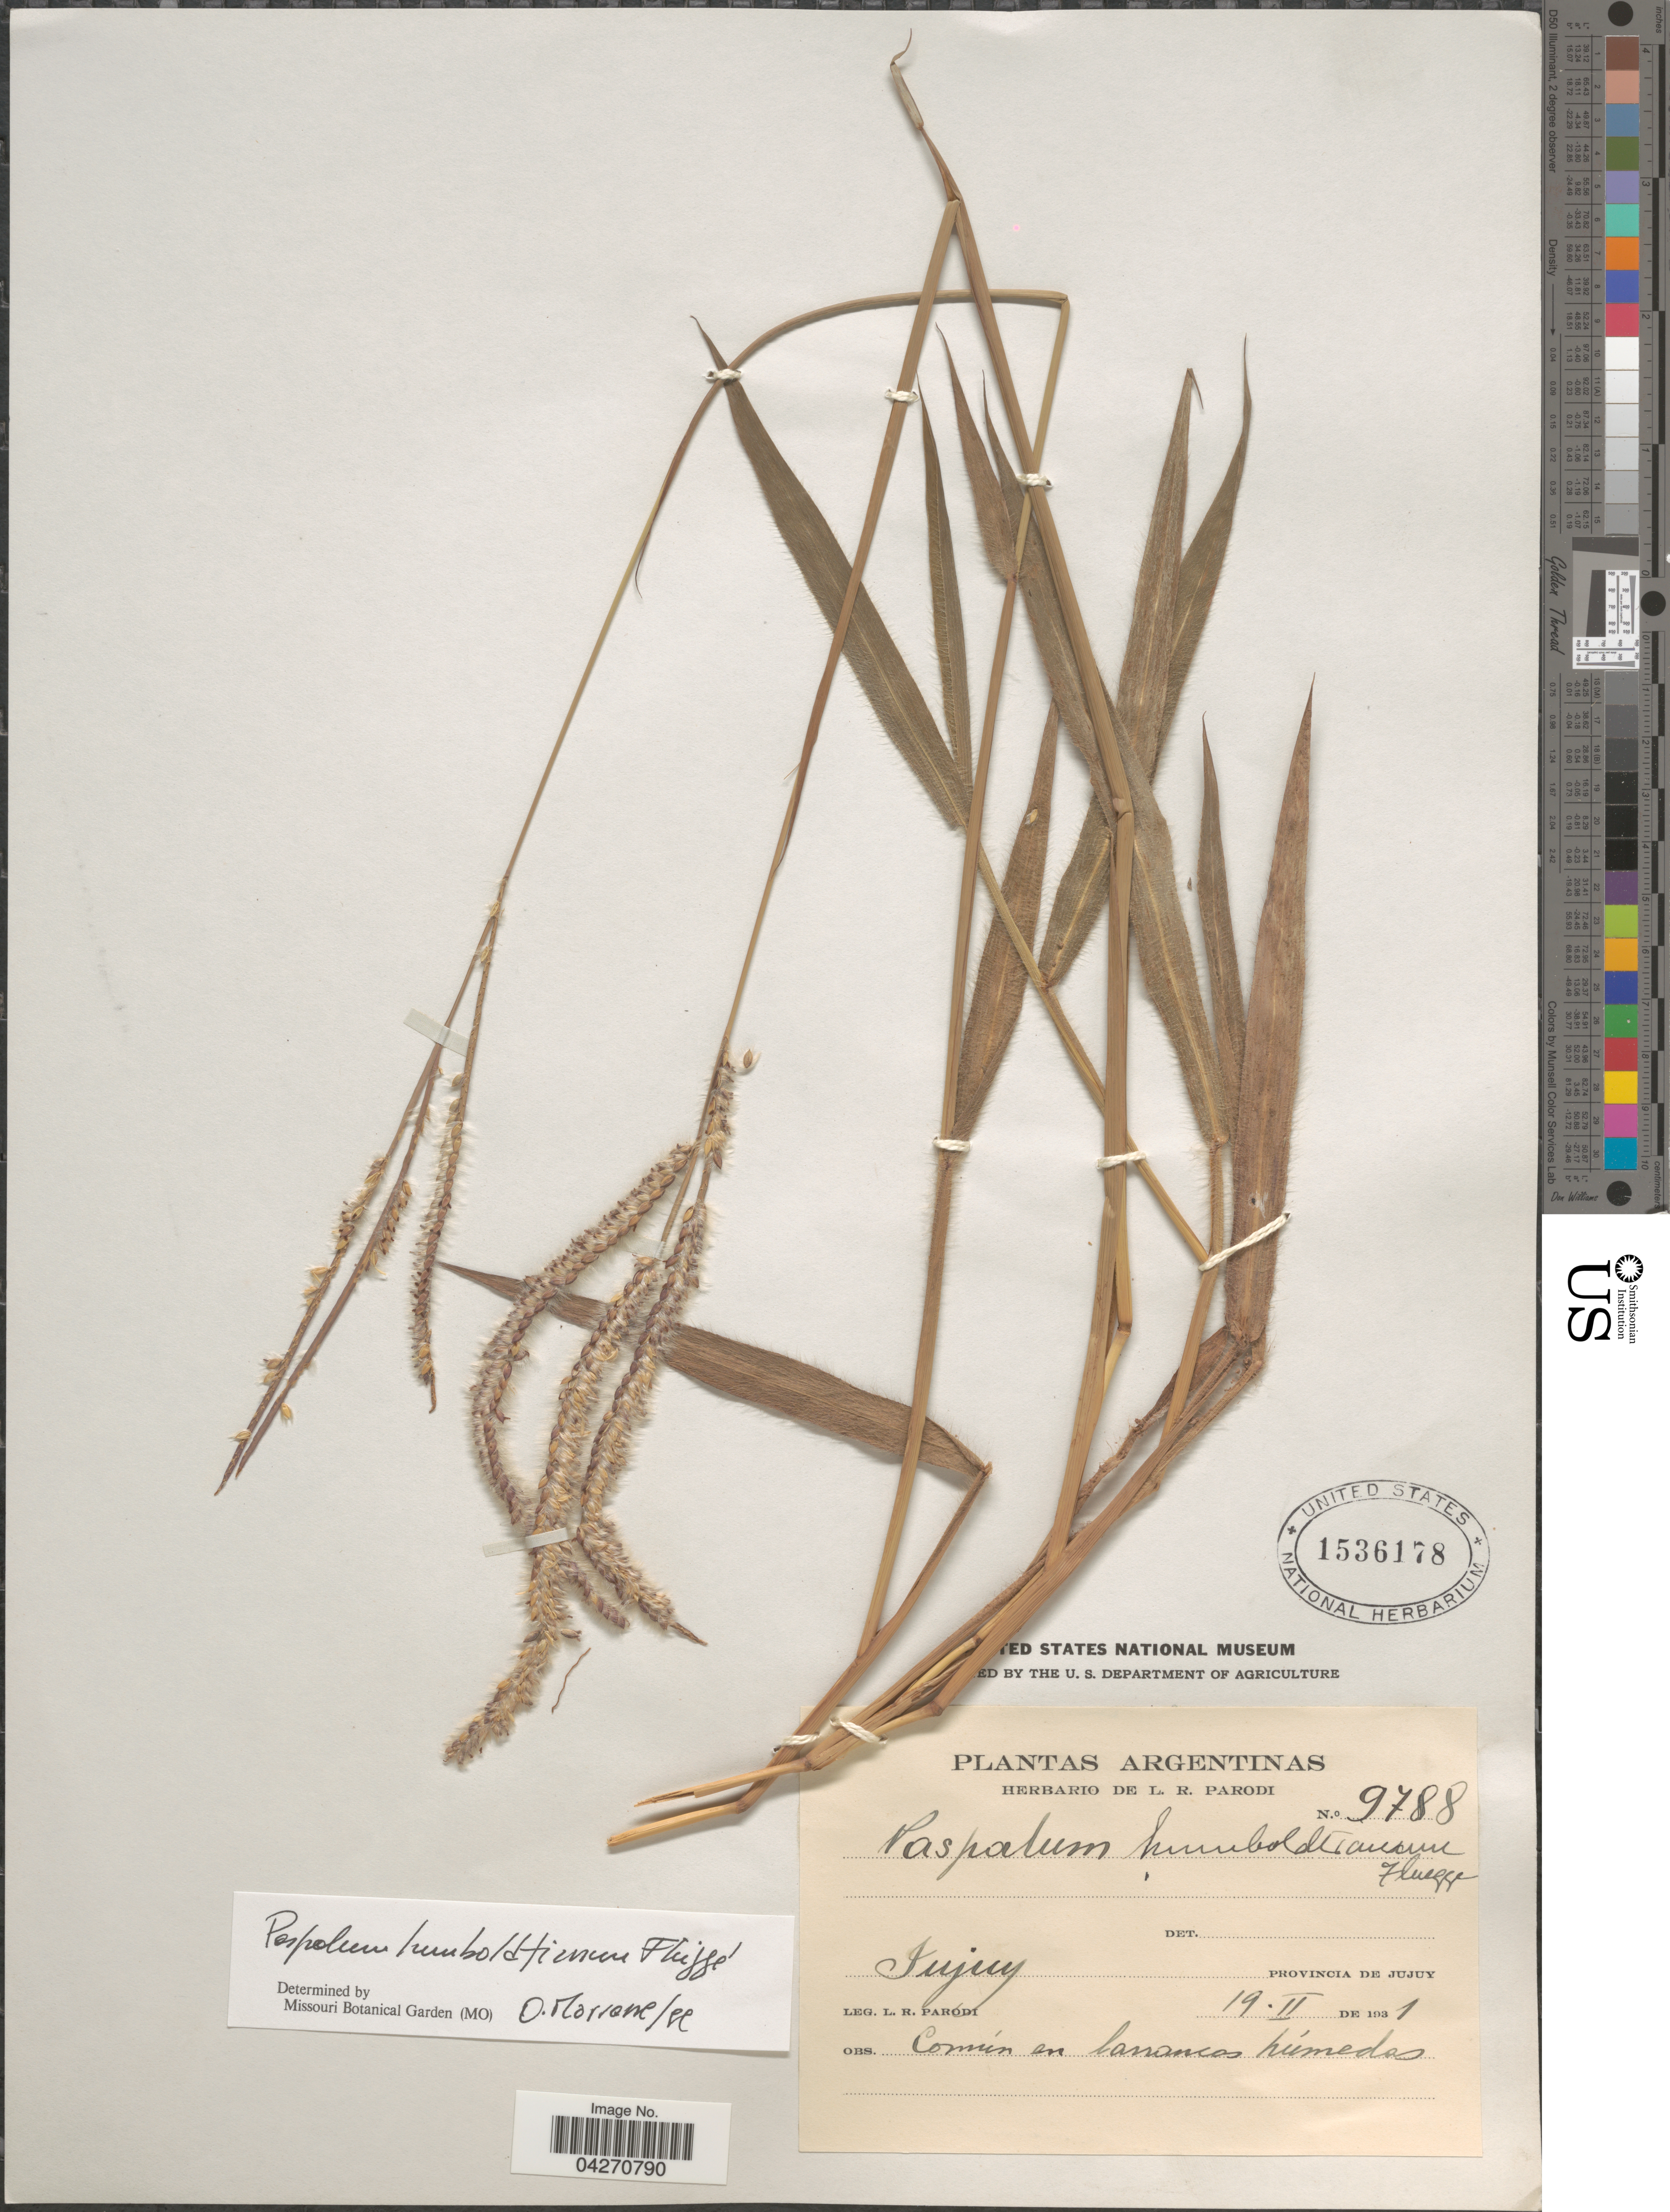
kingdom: Plantae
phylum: Tracheophyta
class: Liliopsida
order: Poales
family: Poaceae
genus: Paspalum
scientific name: Paspalum humboldtianum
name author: Flüggé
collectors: L. R. Parodi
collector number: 9788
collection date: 1931-02-19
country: Argentina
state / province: Jujuy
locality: Jujuy.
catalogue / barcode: US 1536178